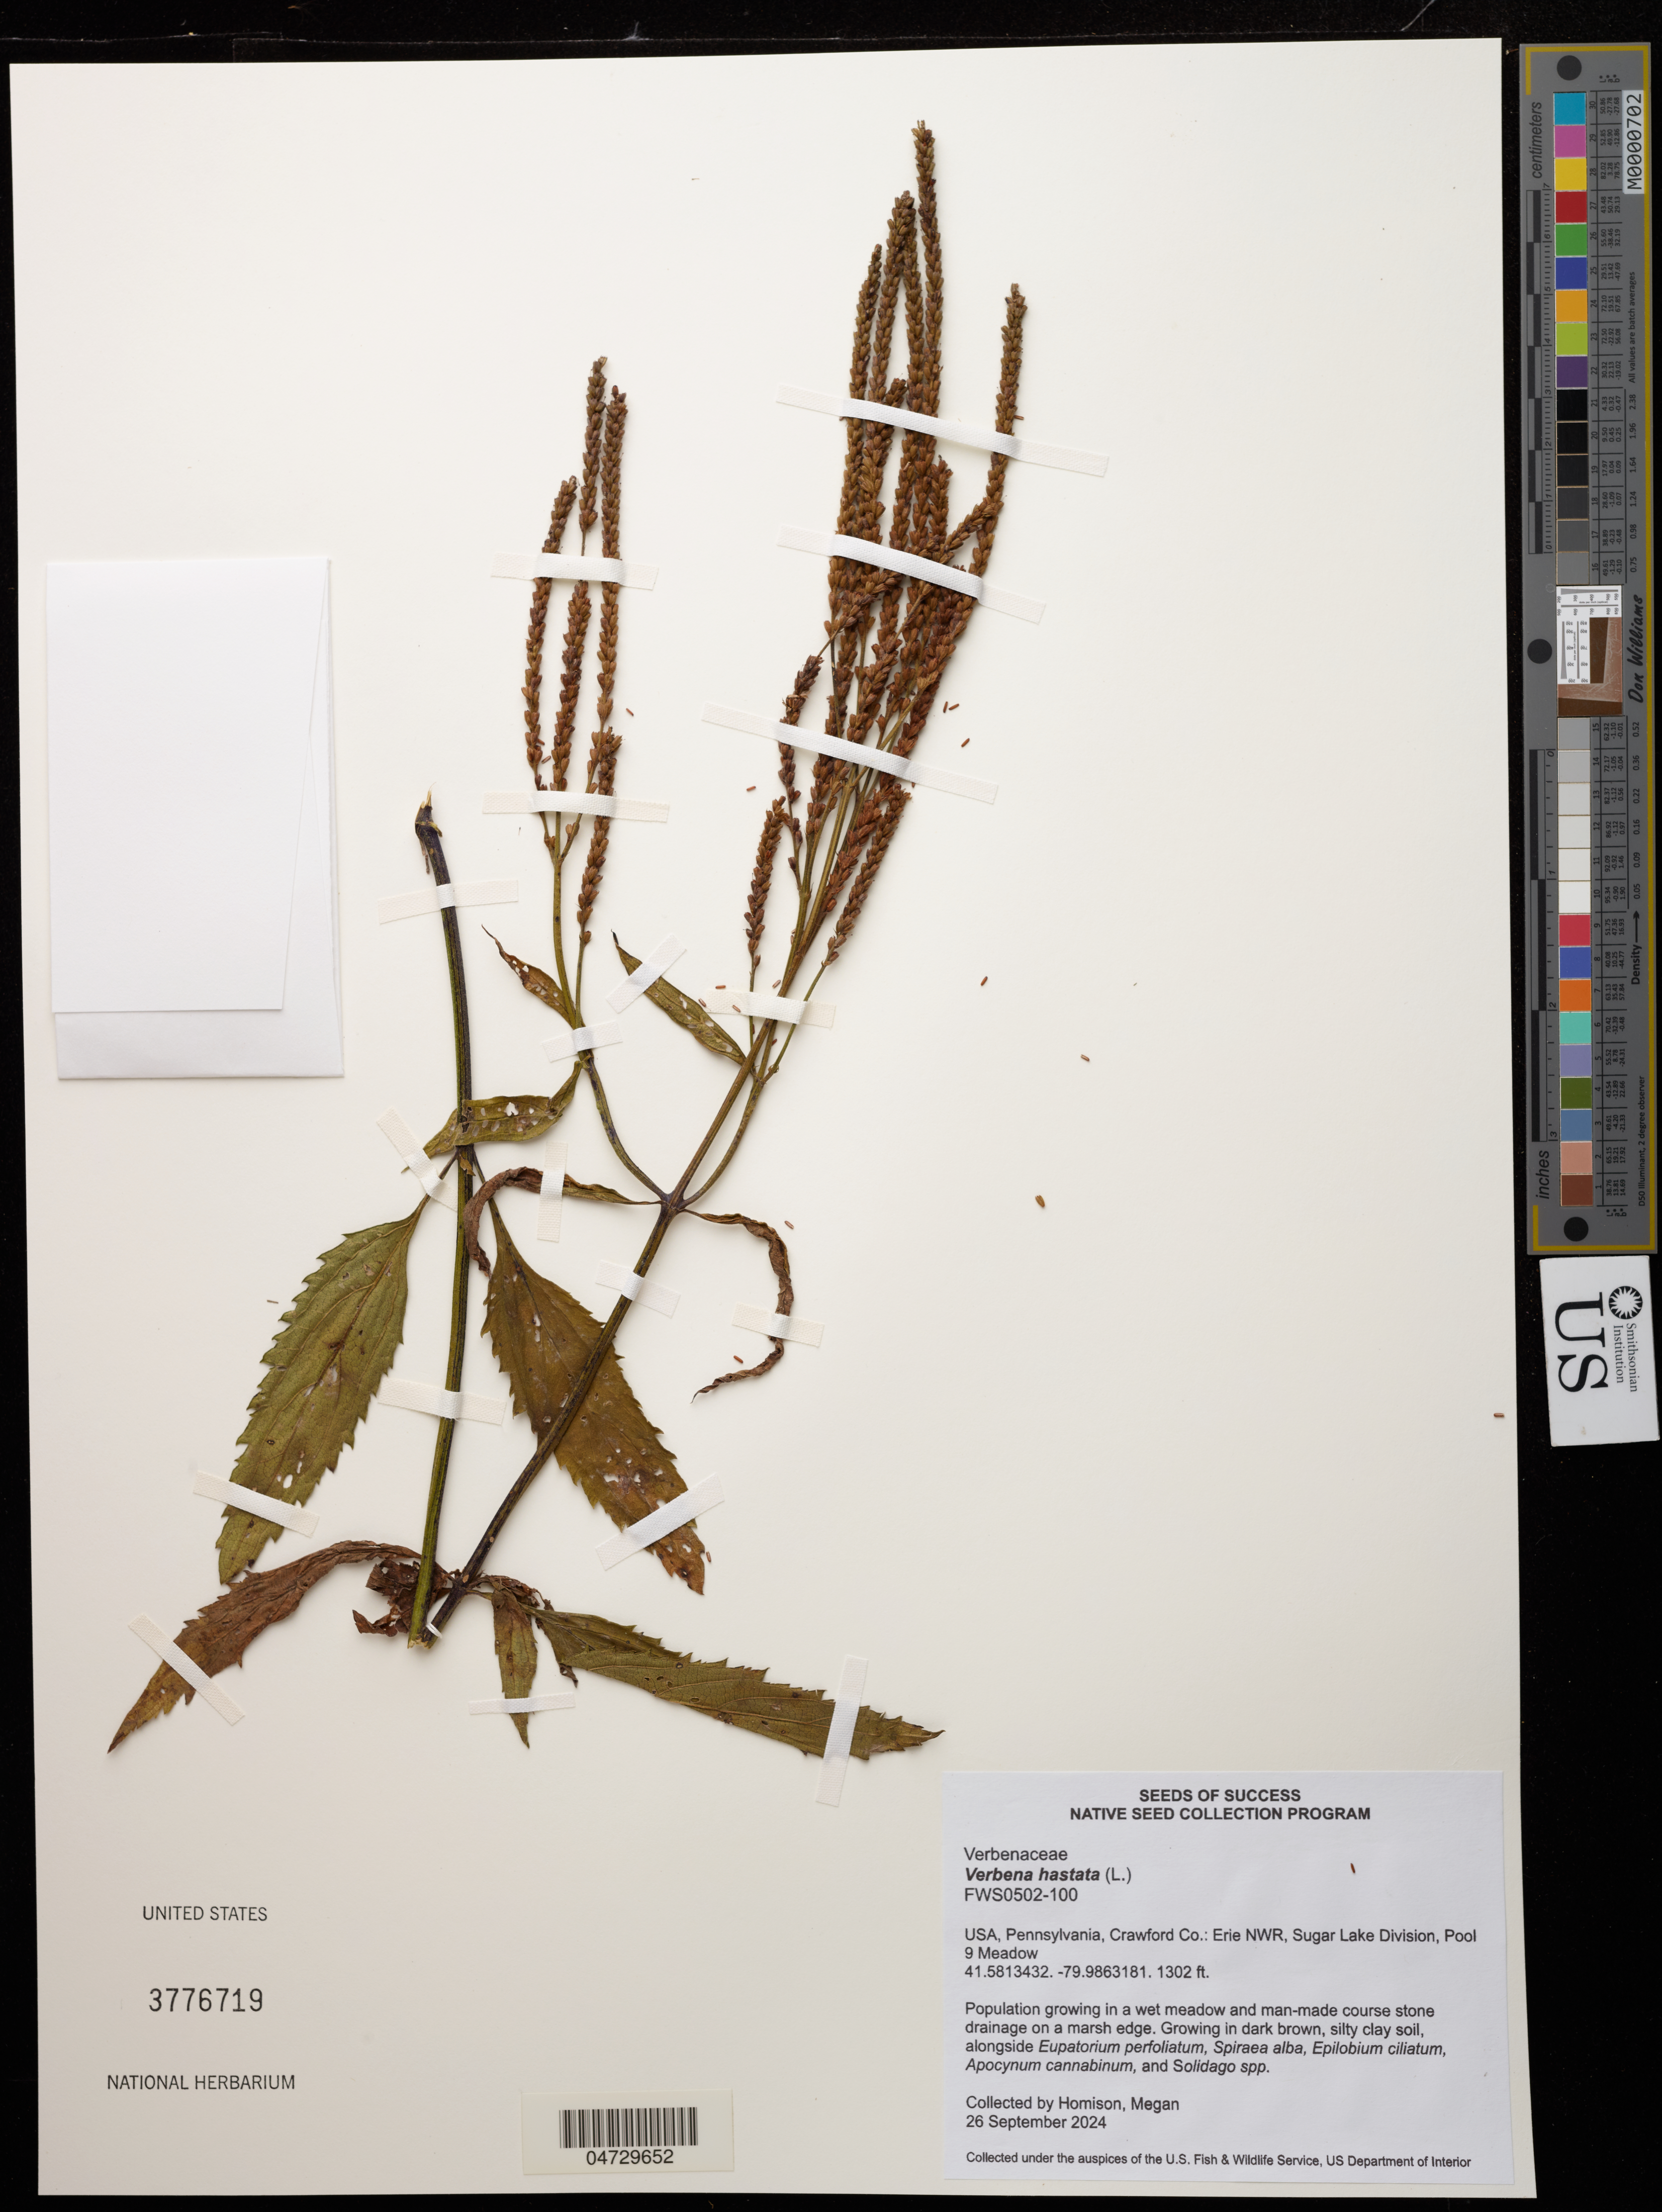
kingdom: Plantae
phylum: Tracheophyta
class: Magnoliopsida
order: Lamiales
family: Verbenaceae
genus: Verbena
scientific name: Verbena hastata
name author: L.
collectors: M. Homison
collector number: FWS0502-100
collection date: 2024-09-26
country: United States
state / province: Pennsylvania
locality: Crawford Co.: Erie NWR, Sugar Lake Division, Pool 9 Meadow.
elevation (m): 397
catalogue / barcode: US 3776719